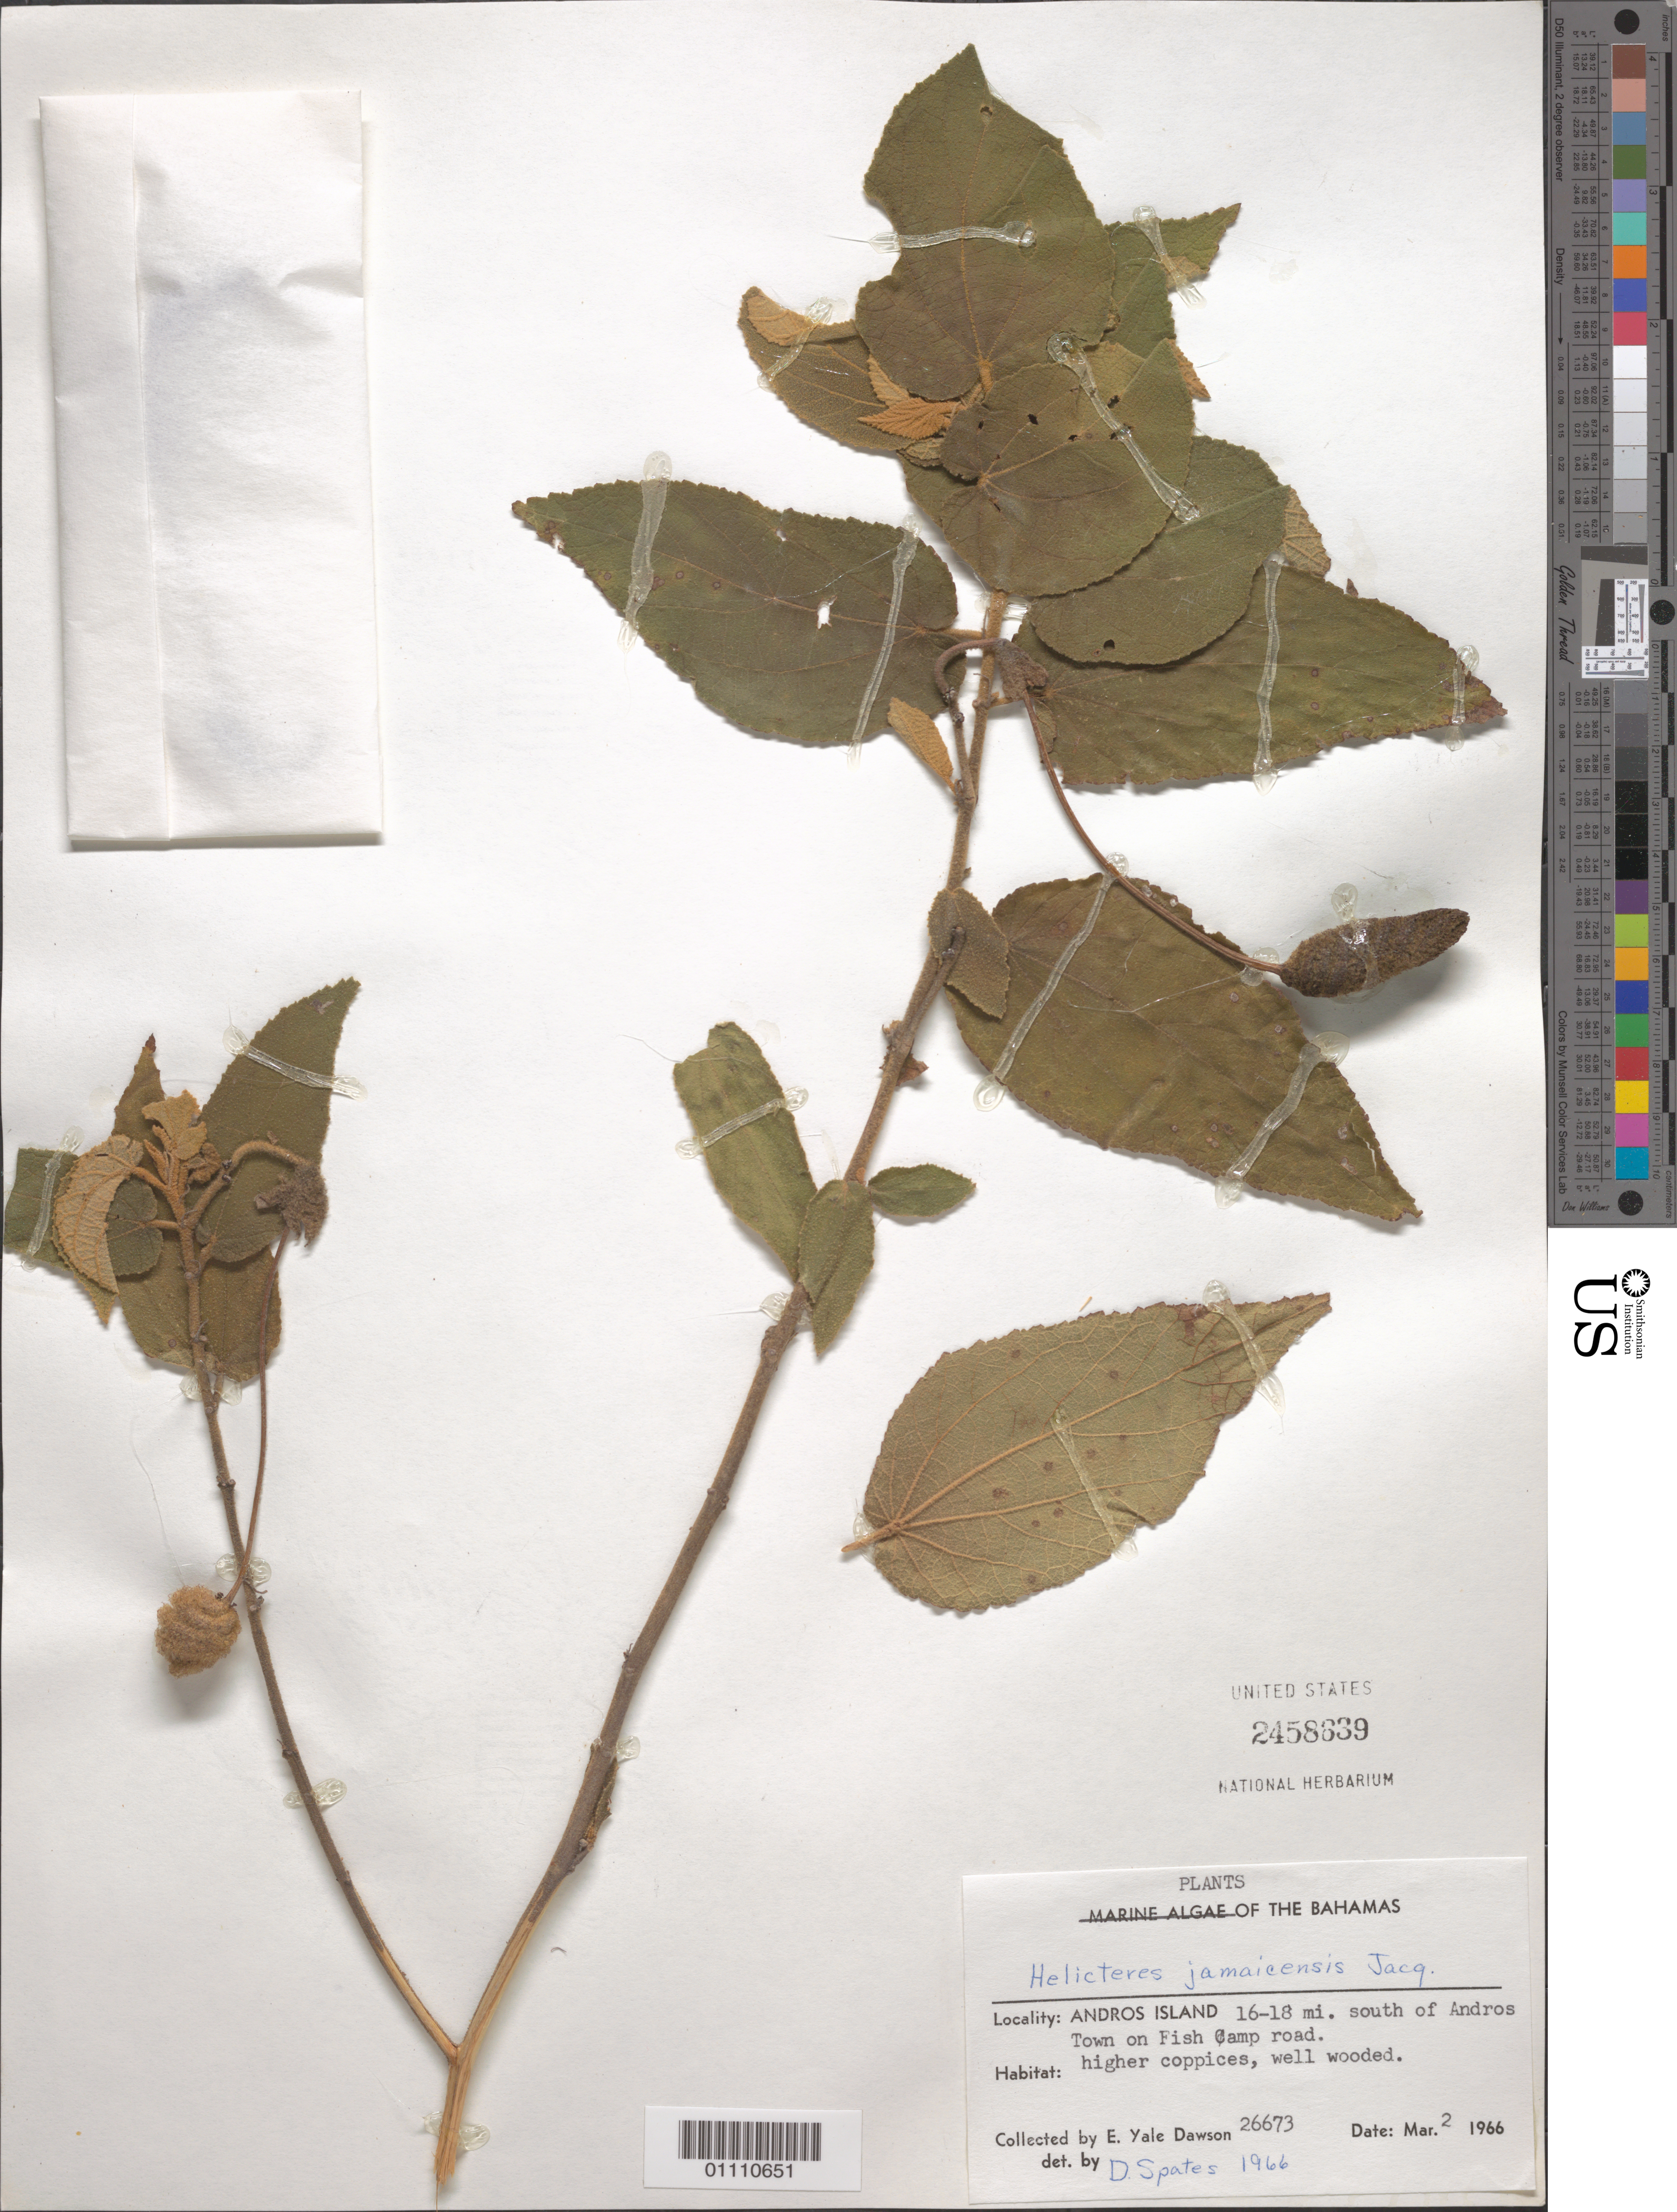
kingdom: Plantae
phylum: Tracheophyta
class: Magnoliopsida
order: Malvales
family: Malvaceae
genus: Helicteres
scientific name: Helicteres jamaicensis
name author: Jacq.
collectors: E. Y. Dawson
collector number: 26673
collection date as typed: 02 Mar 1966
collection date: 1966-03-02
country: Bahamas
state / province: North Andros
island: Andros I.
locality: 16-18 mi. S of Andros Town on Fish Camp road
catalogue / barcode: US 2458839